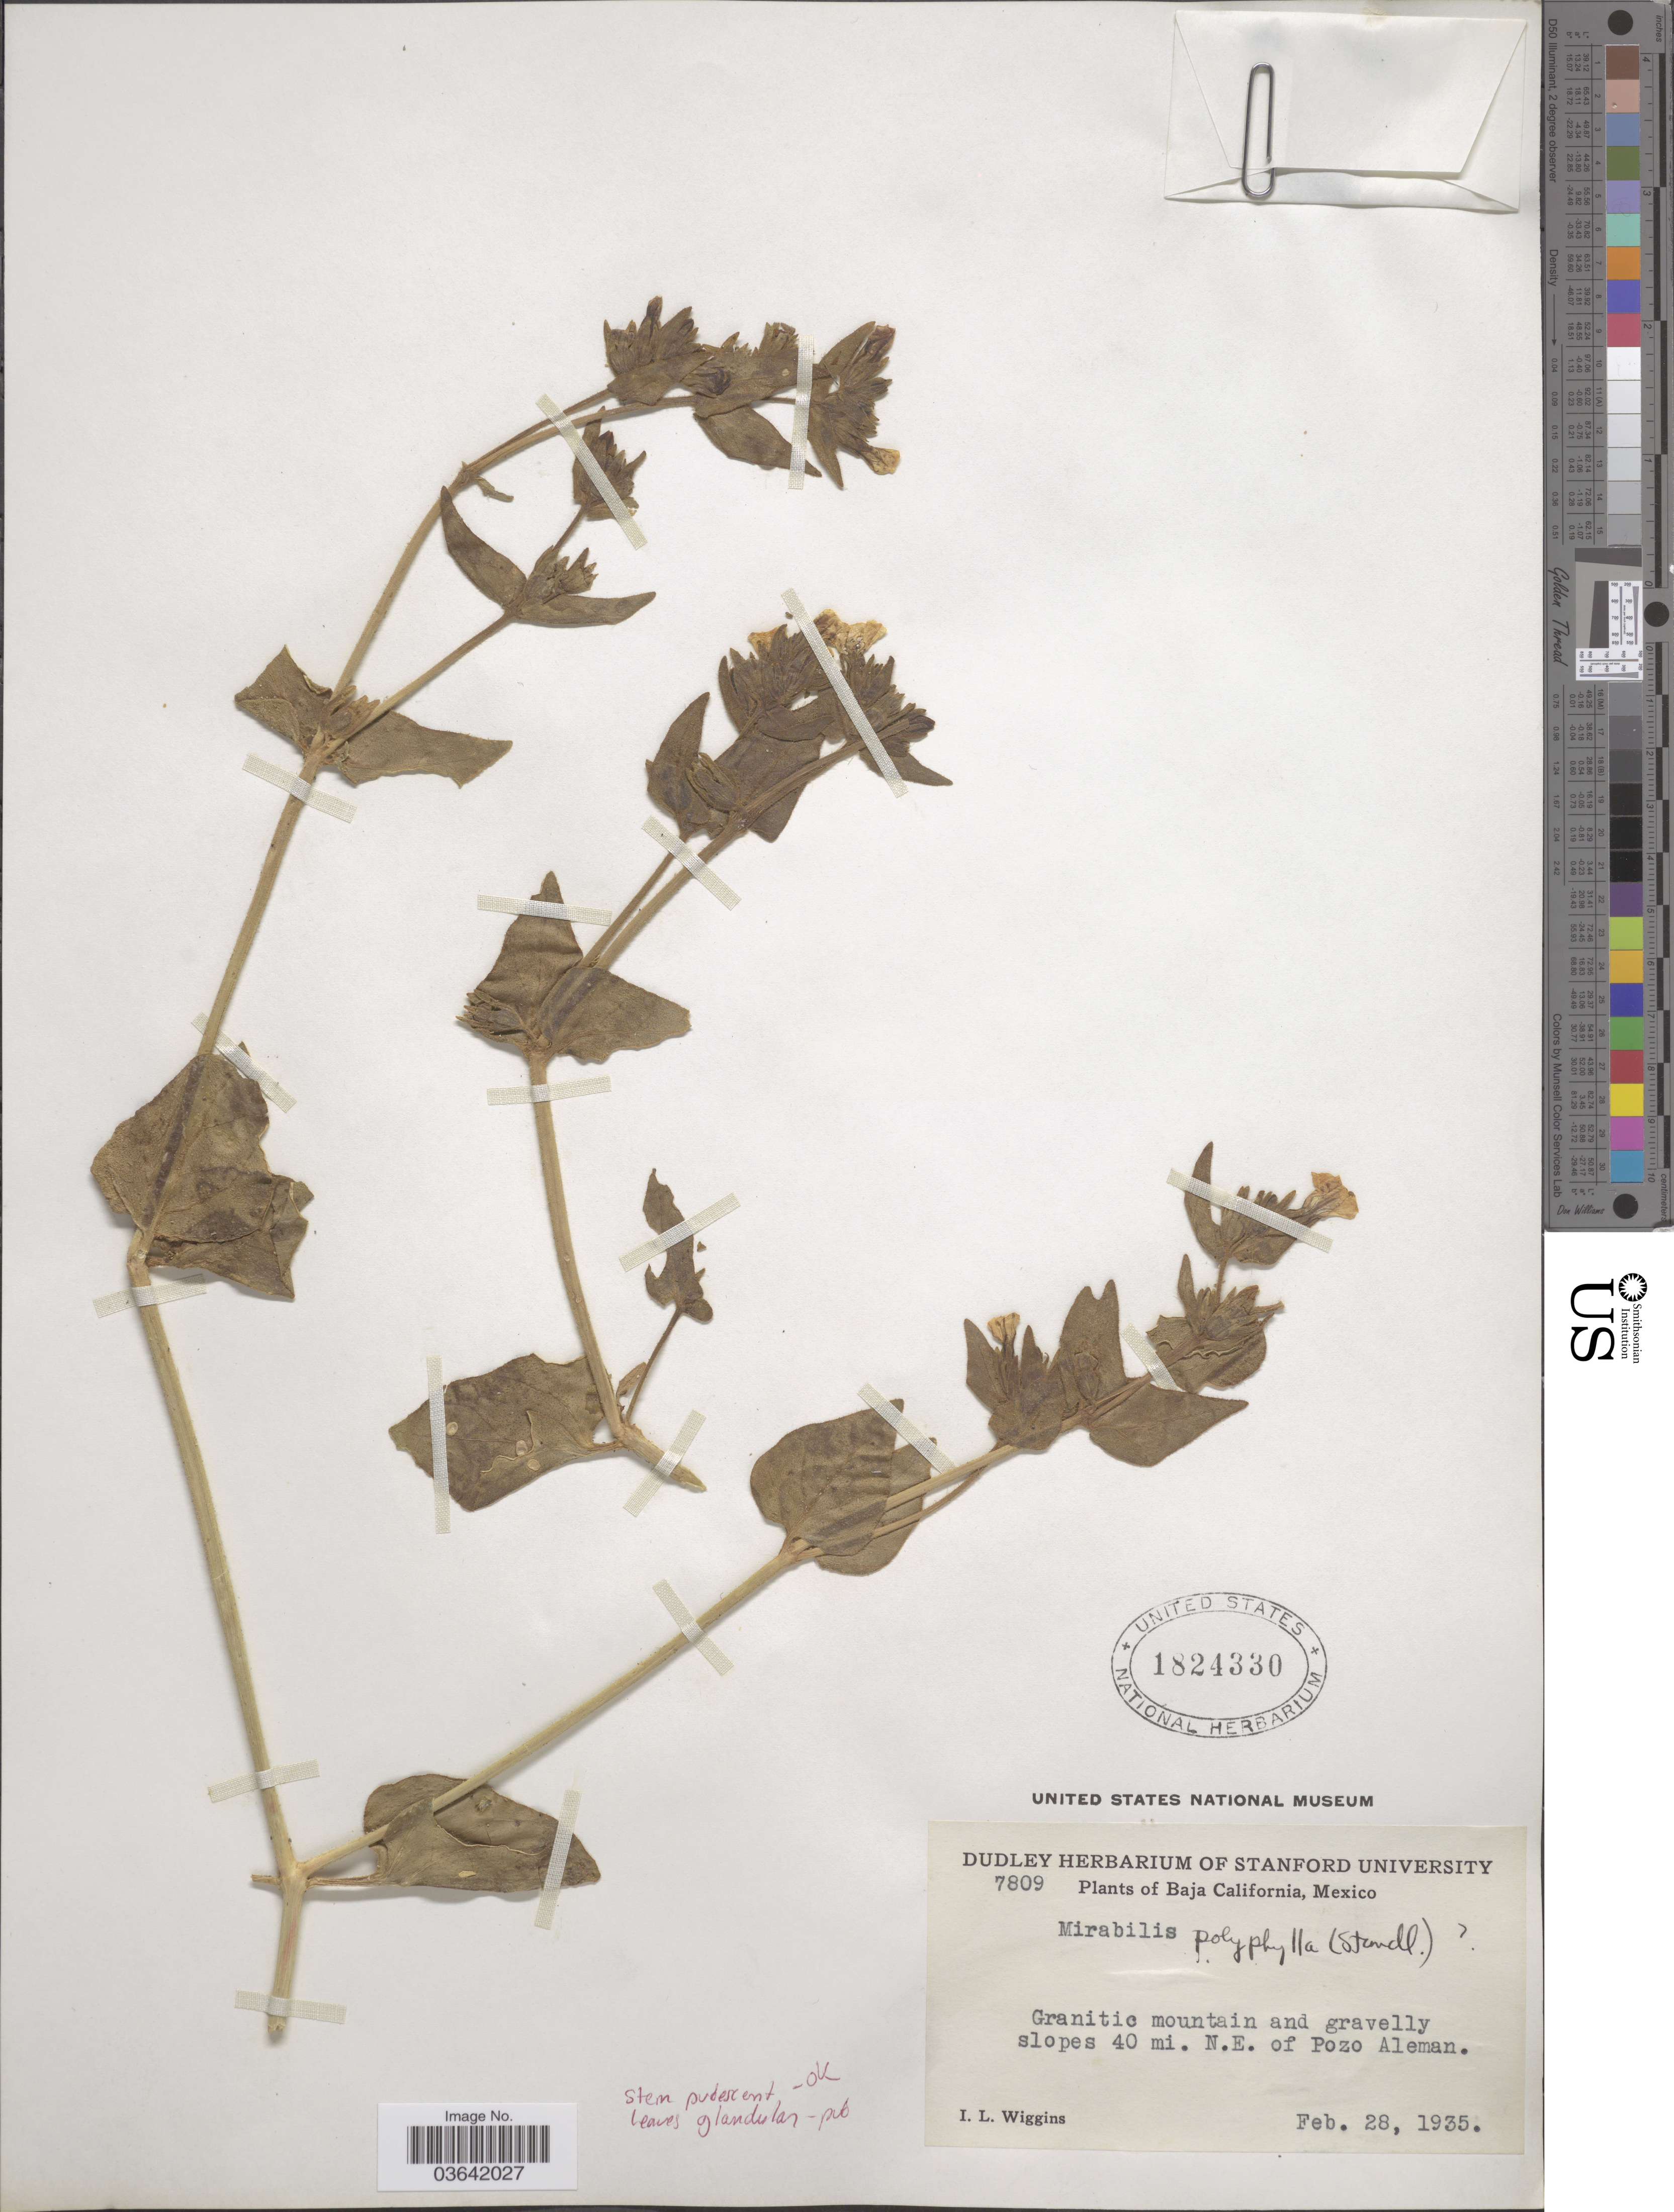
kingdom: Plantae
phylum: Tracheophyta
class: Magnoliopsida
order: Caryophyllales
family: Nyctaginaceae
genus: Mirabilis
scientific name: Mirabilis tenuiloba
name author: S. Watson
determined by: Spellenberg, R.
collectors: I. L. Wiggins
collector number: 7809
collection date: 1935-02-28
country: Mexico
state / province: Baja California Norte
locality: Granitic mountain and gravelly slopes 40 mi. N.E. of Pozo Aleman.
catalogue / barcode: US 1824330